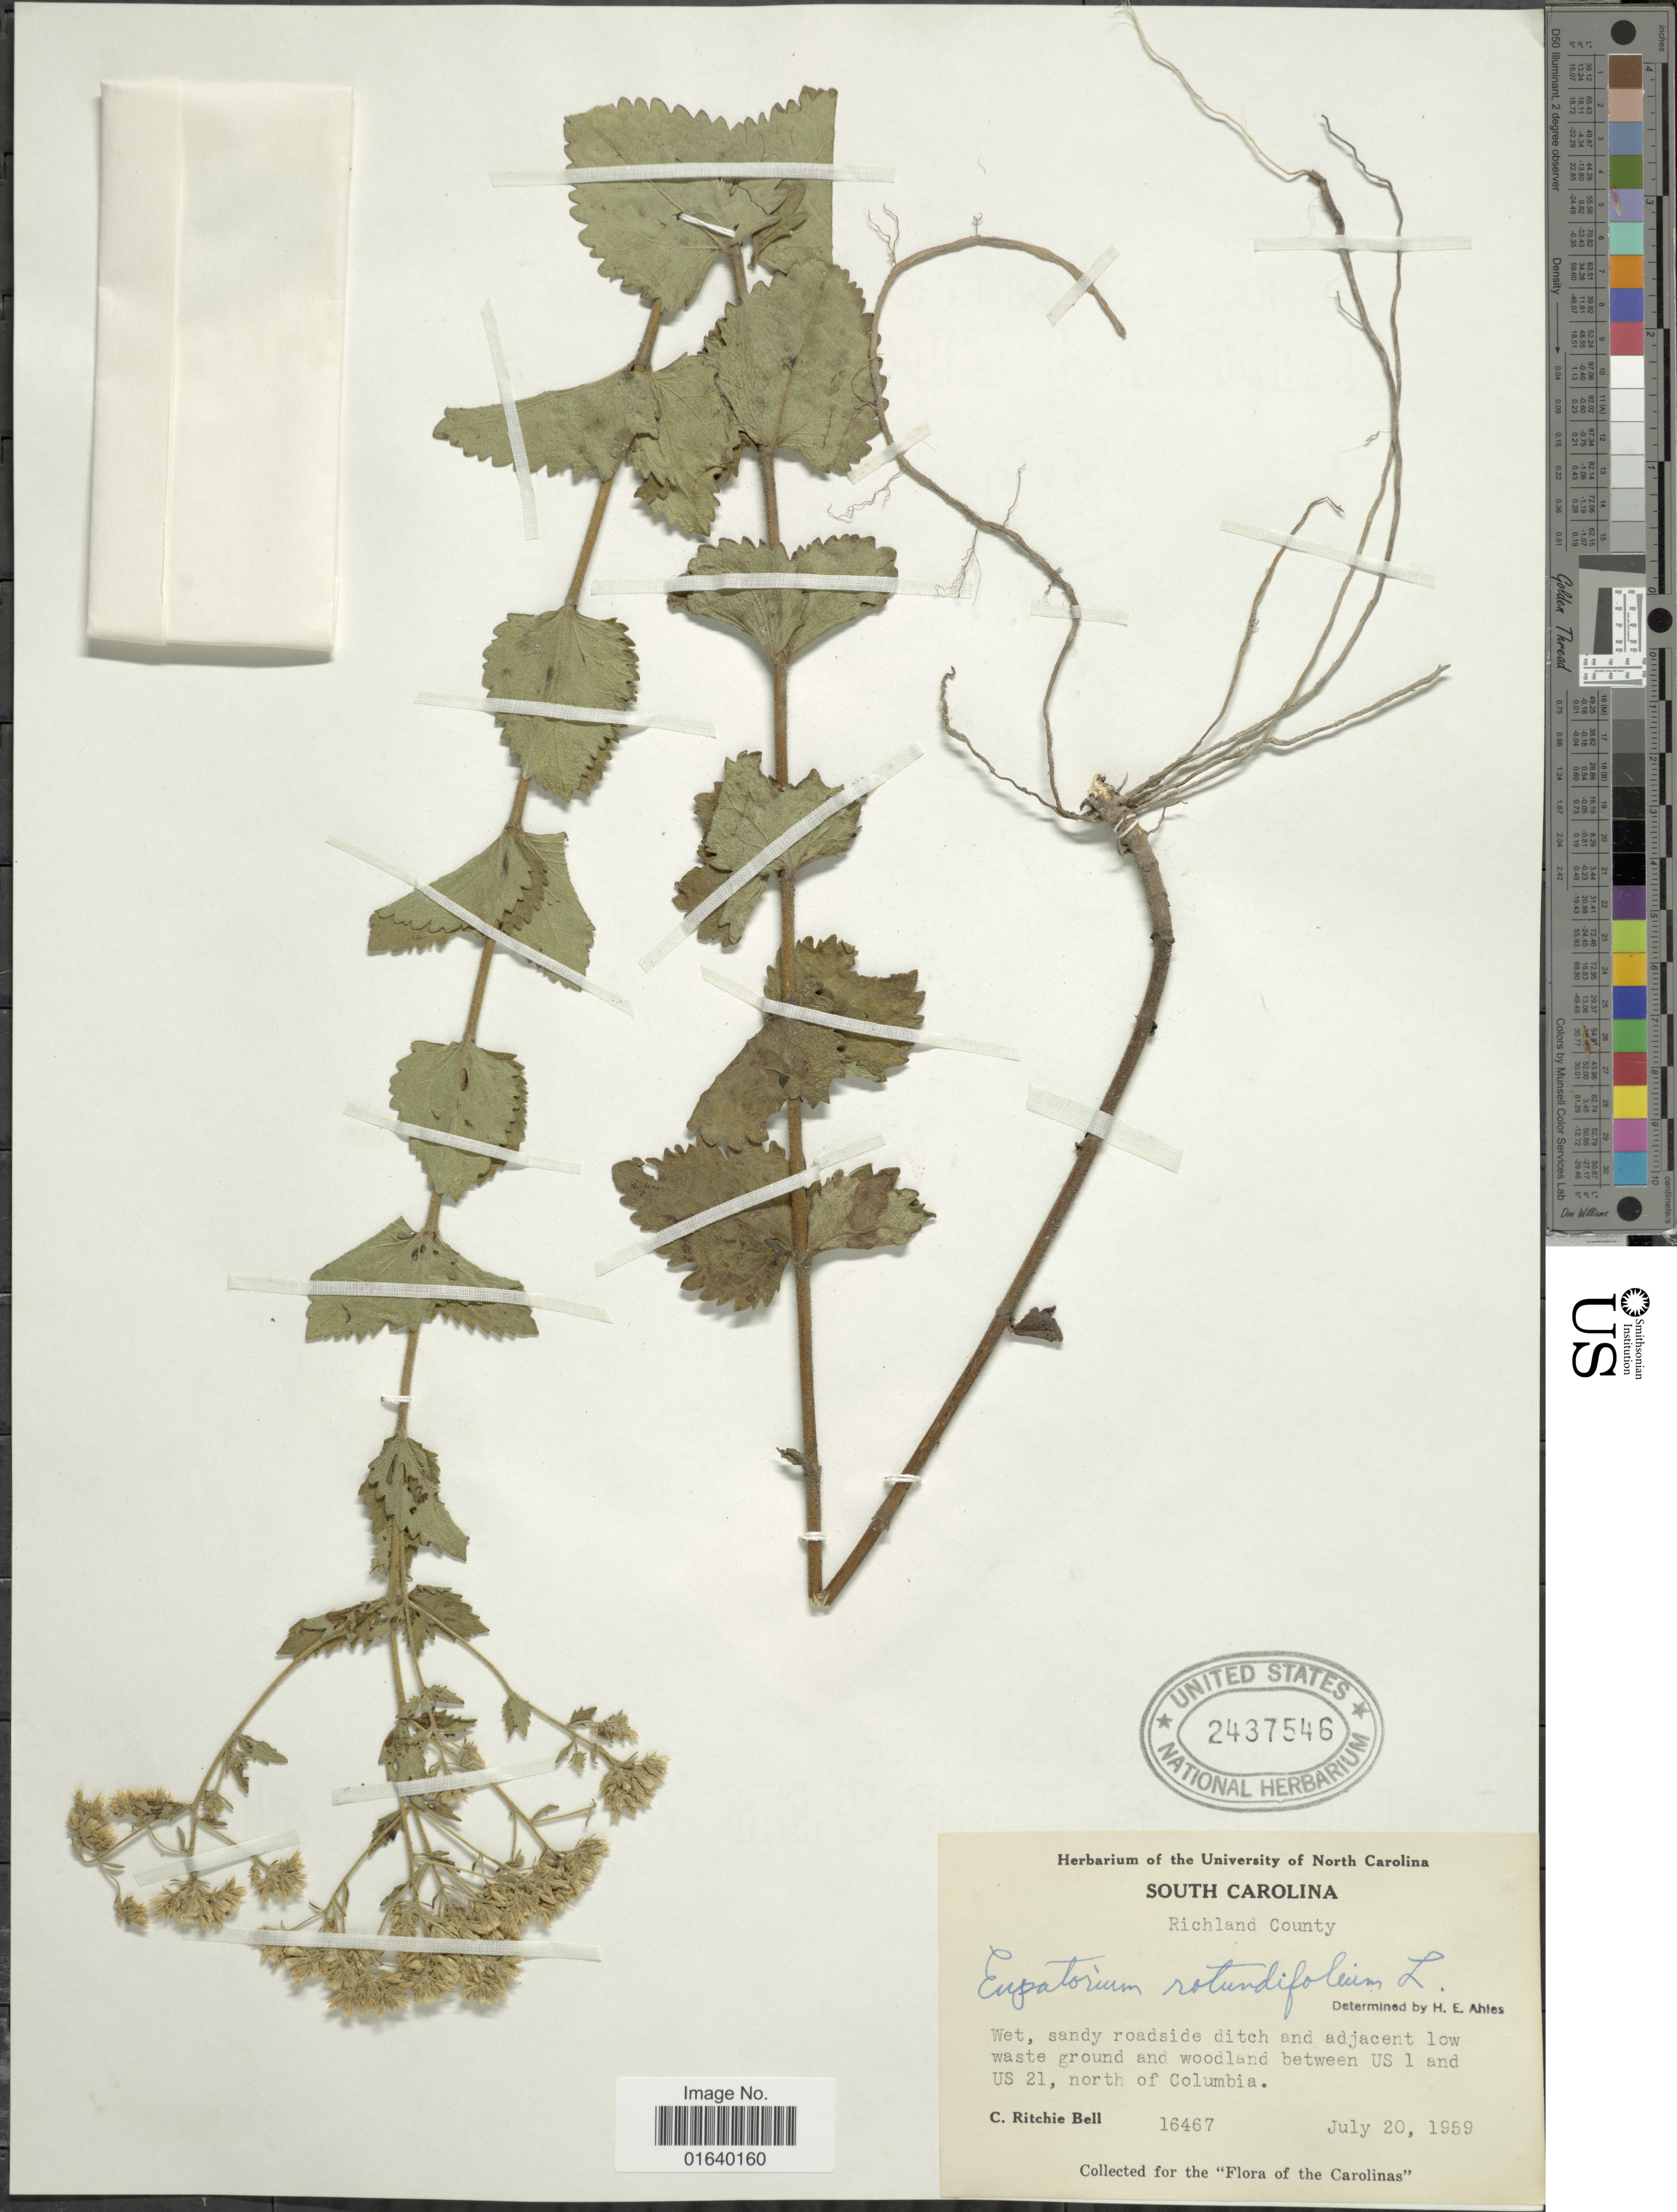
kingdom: Plantae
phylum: Tracheophyta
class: Magnoliopsida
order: Asterales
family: Asteraceae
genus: Eupatorium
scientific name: Eupatorium rotundifolium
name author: L.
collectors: C. R. Bell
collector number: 16467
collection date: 1959-07-20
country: United States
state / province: South Carolina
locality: Richland County, Wet, sandy roadside ditch and adjacent low waste ground and woodland between US 1 and US 21, north of Columbia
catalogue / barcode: US 2437546